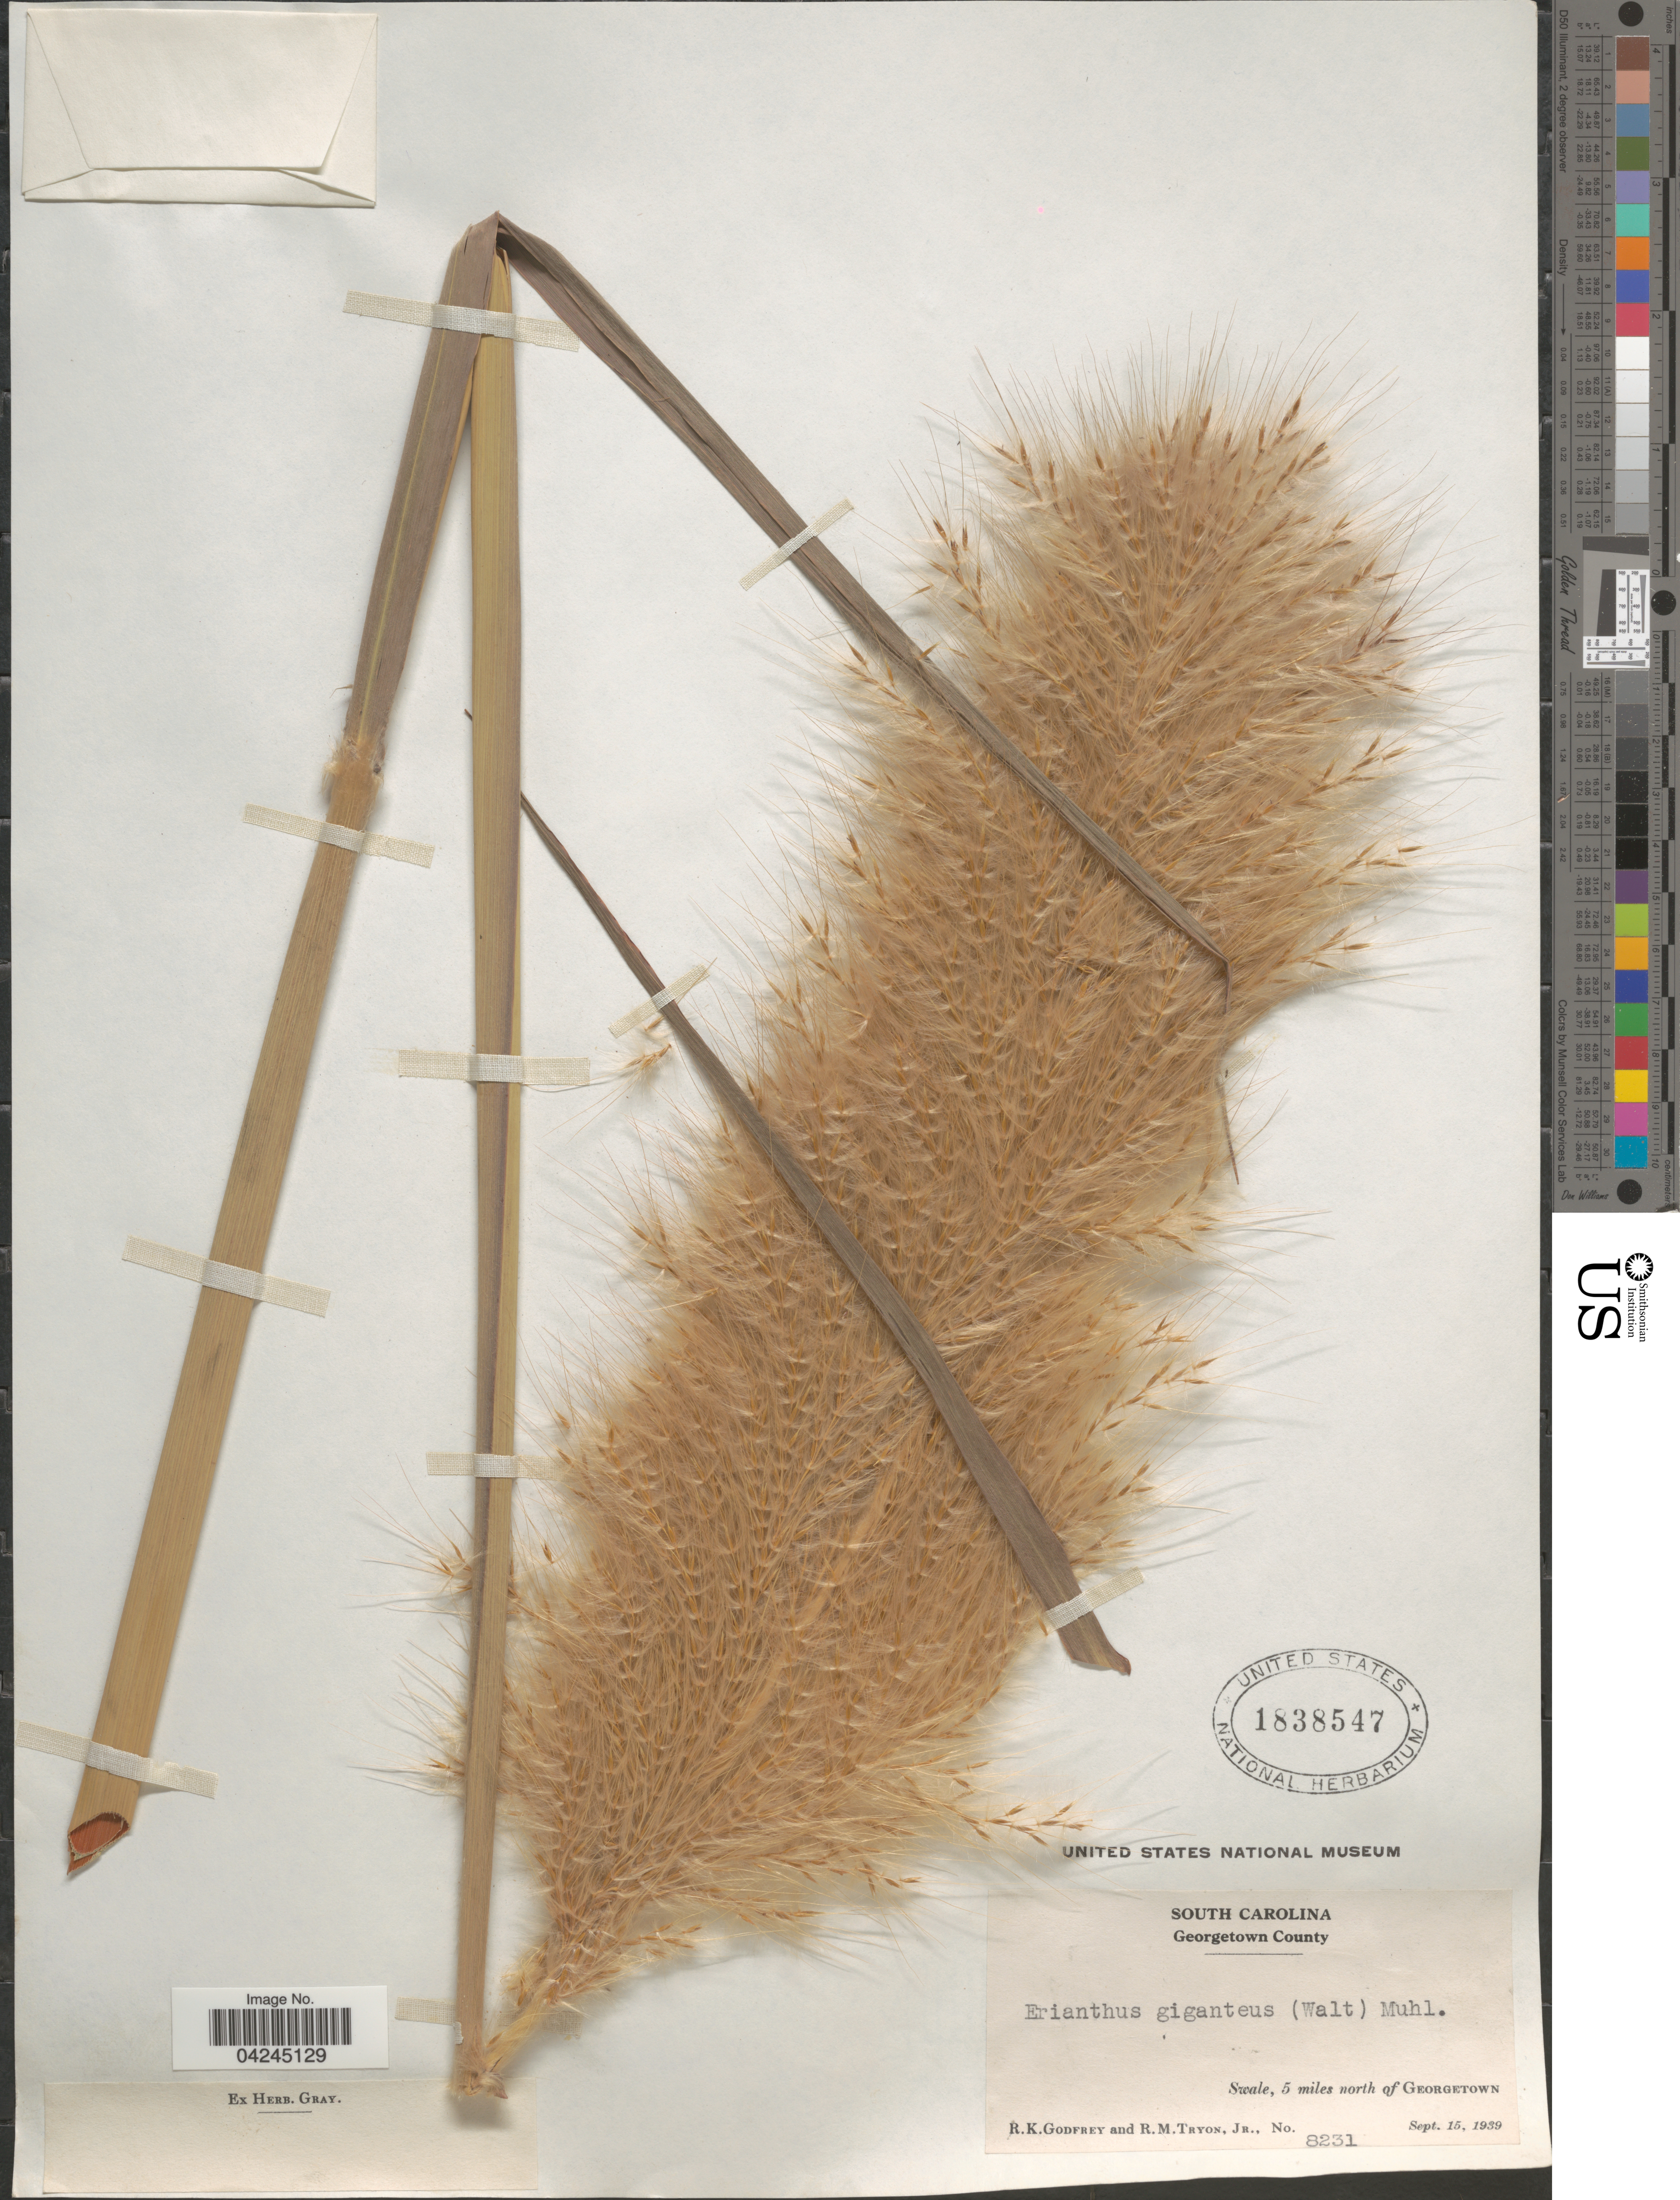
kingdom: Plantae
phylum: Tracheophyta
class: Liliopsida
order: Poales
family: Poaceae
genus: Erianthus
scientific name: Erianthus giganteus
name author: (Walter) P. Beauv.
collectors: R. K. Godfrey & R. Tryon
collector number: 8231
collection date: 1939-09-15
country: United States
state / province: South Carolina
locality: Georgetown County. Swale, 5 miles north of Georgetown.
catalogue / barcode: US 1838547